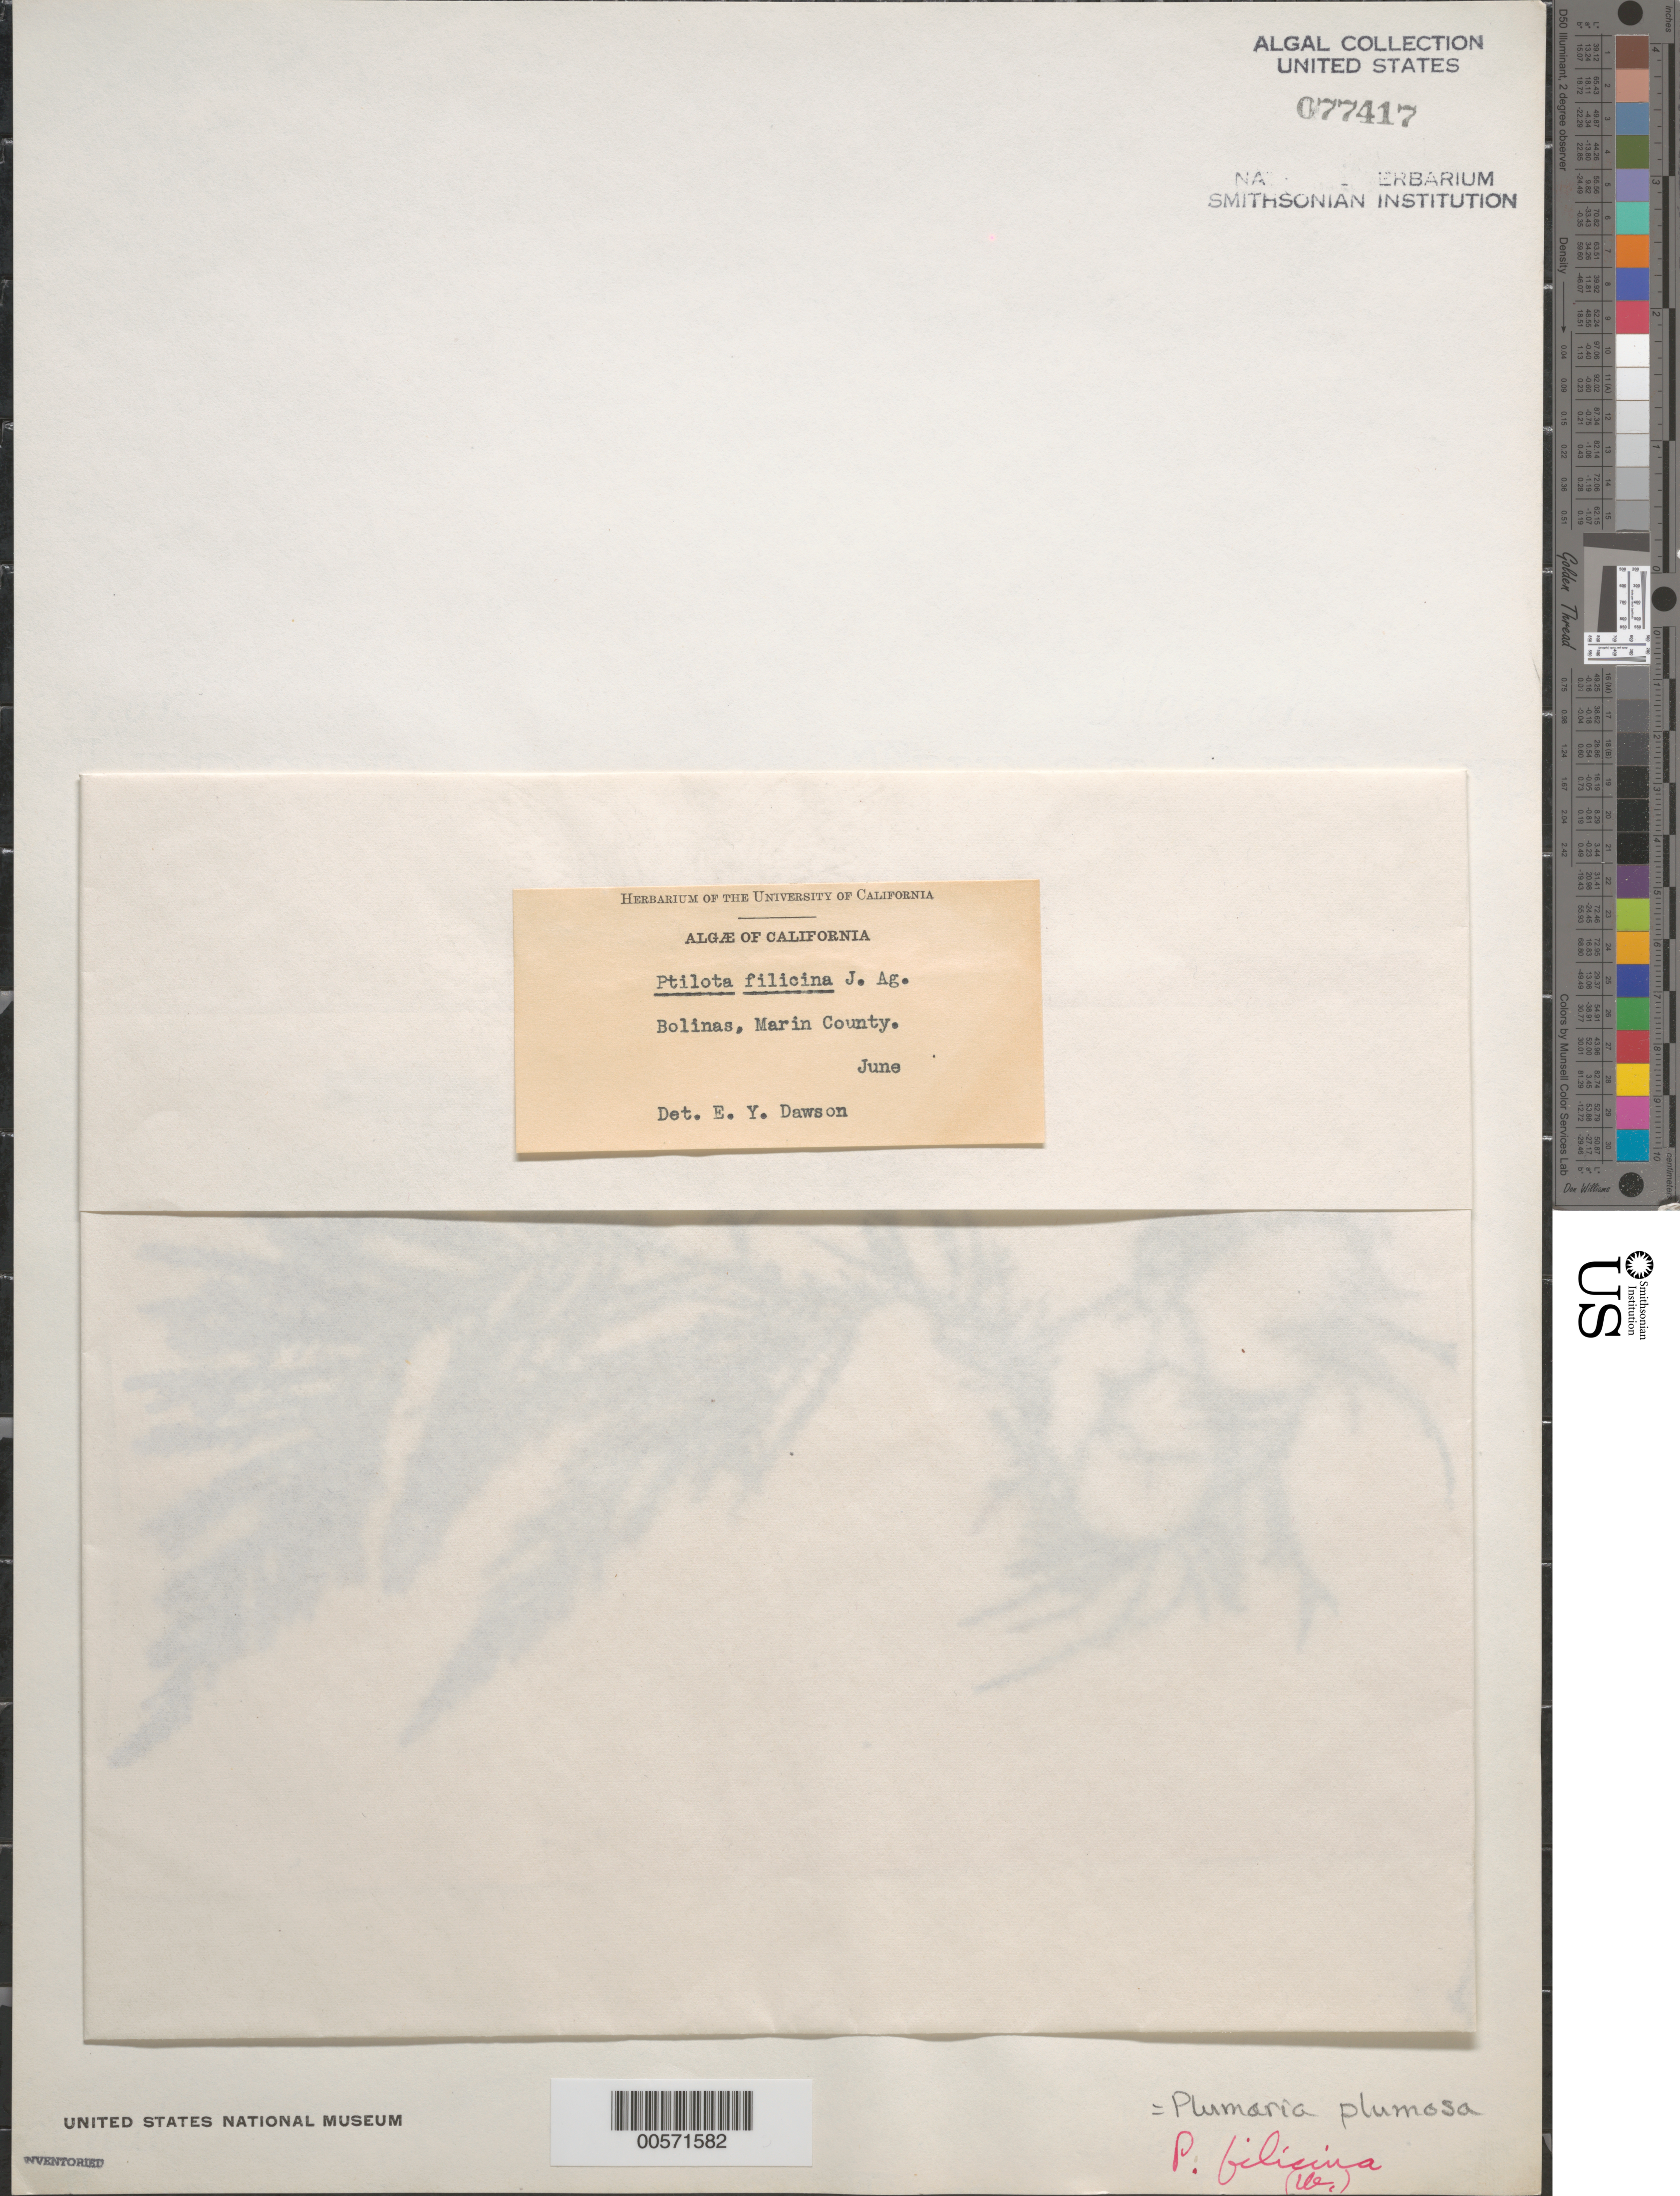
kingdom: Plantae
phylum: Rhodophyta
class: Florideophyceae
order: Ceramiales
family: Wrangeliaceae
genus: Plumaria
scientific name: Plumaria plumosa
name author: (Hudson) Kuntze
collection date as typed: Jun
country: United States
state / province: California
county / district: Marin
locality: Bolinas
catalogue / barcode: US 77417